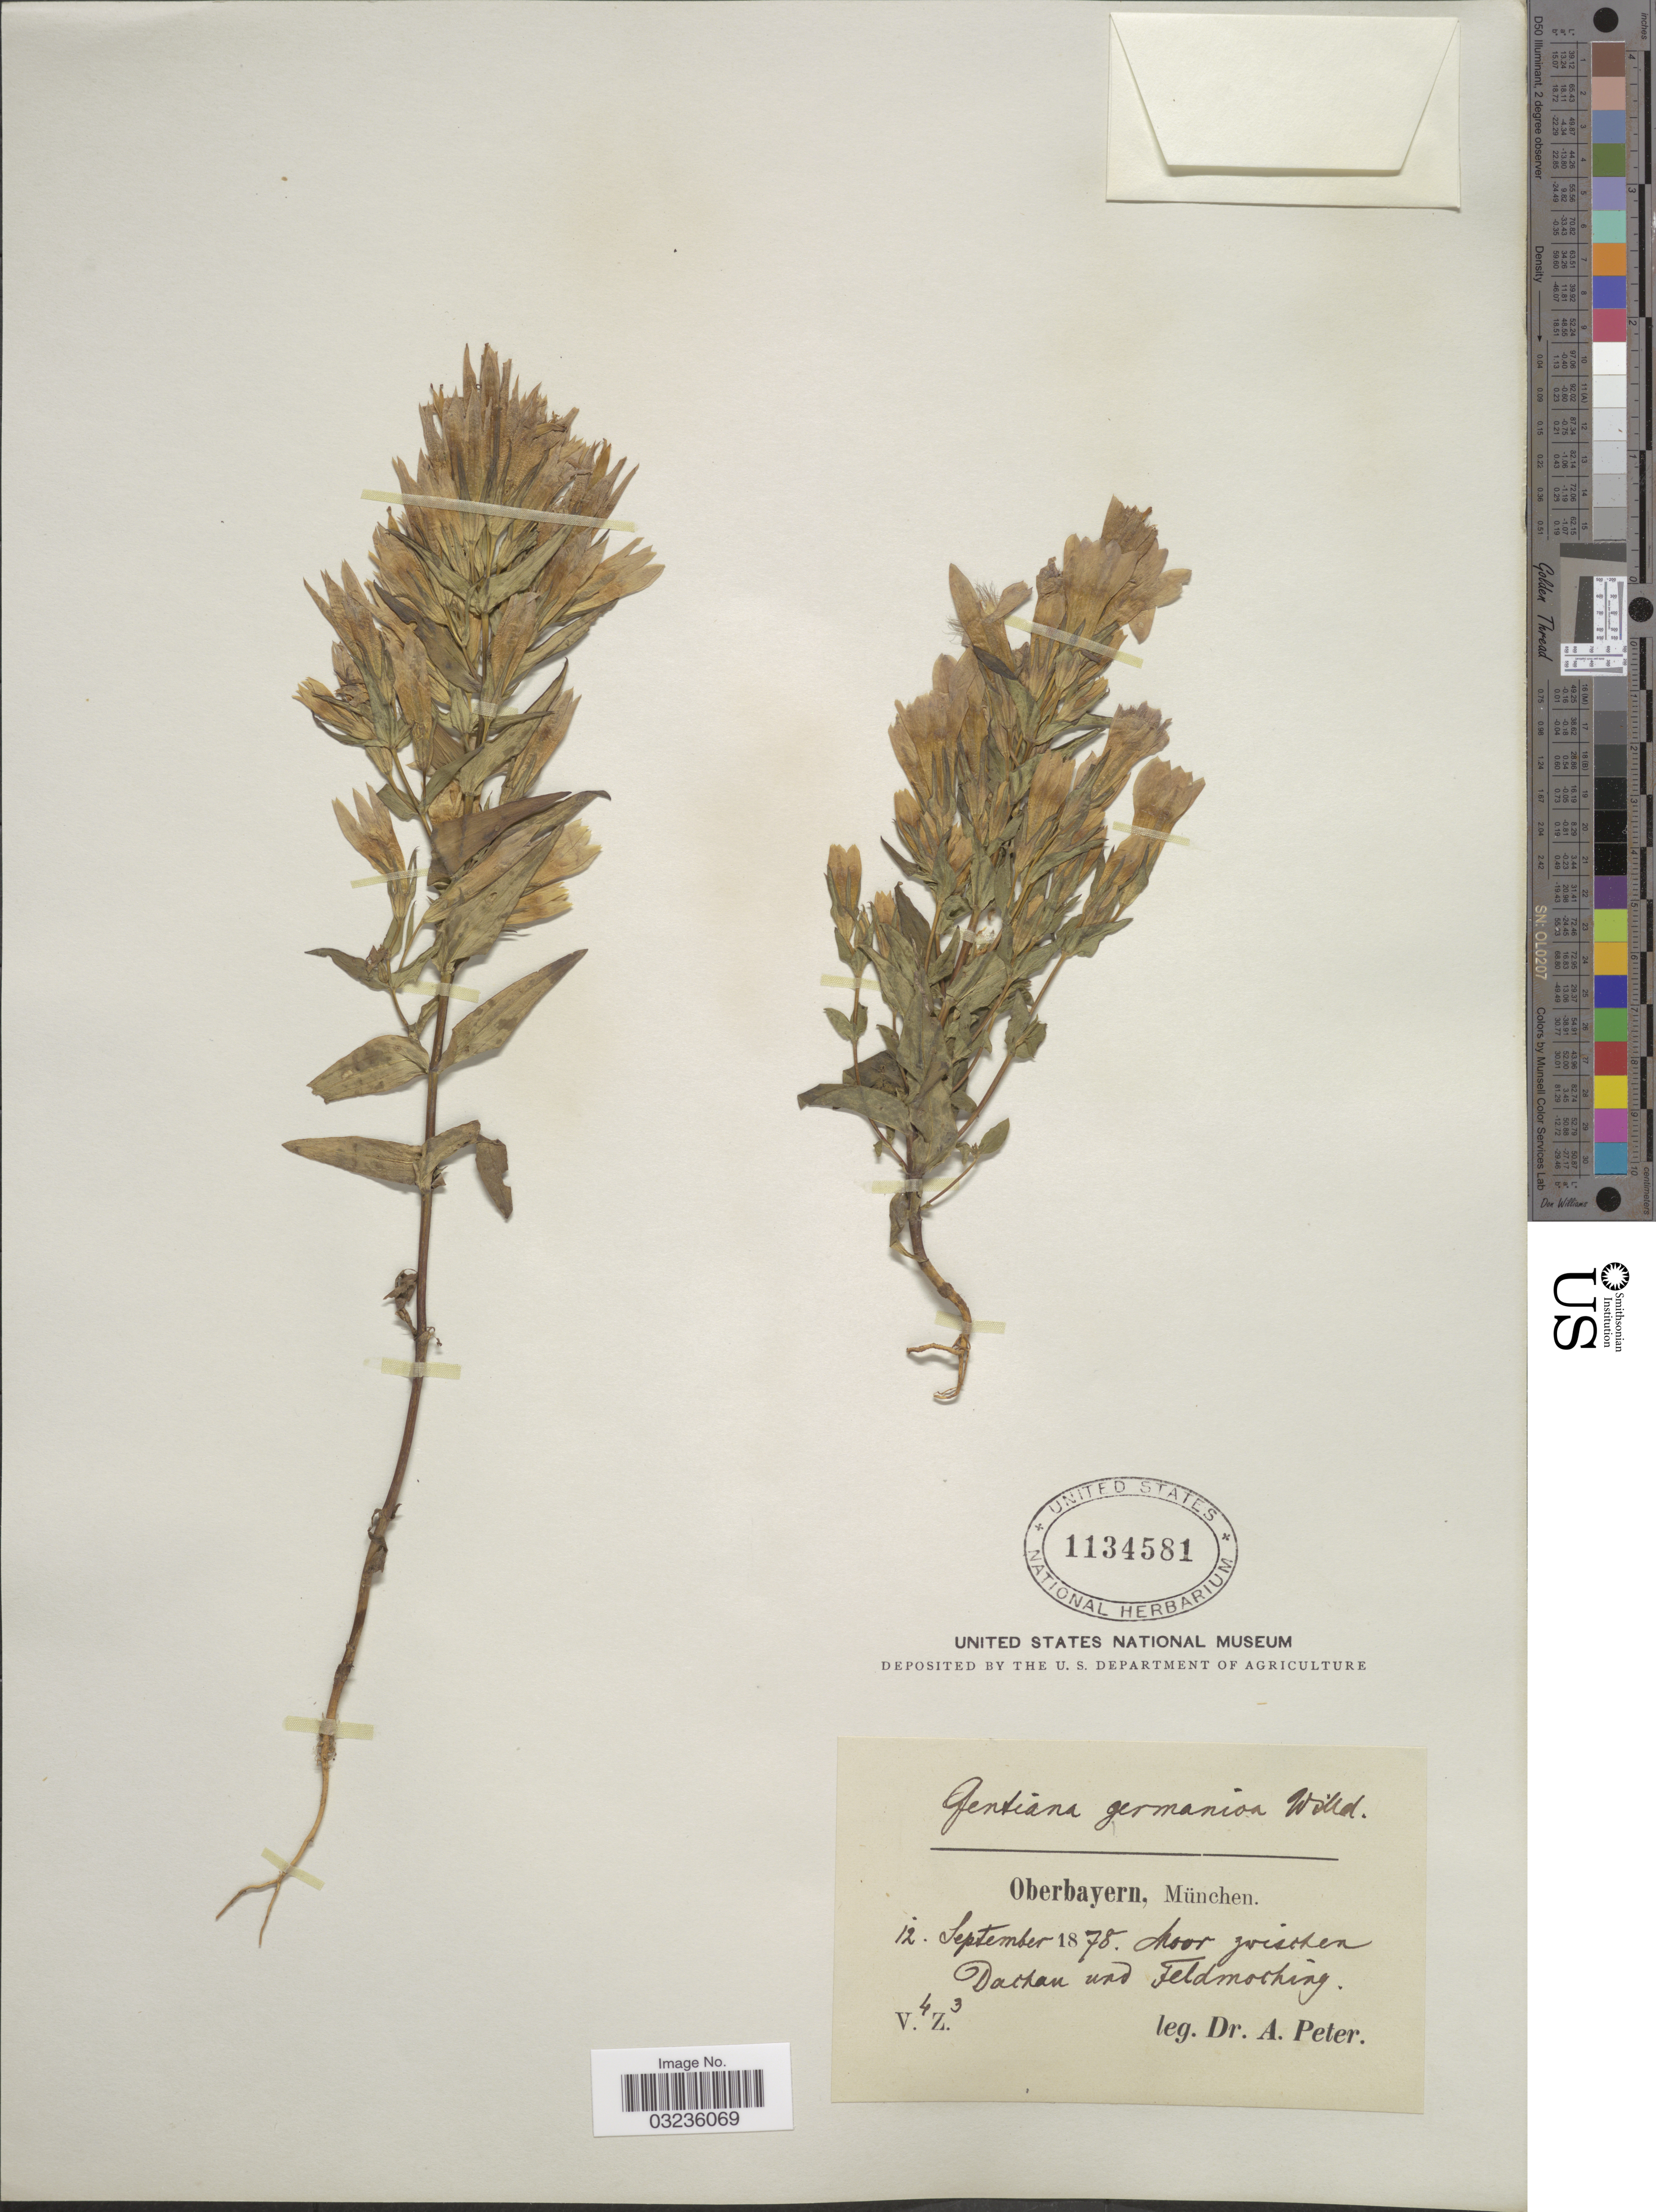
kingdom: Plantae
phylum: Tracheophyta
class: Magnoliopsida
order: Gentianales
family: Gentianaceae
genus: Gentiana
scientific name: Gentiana germanica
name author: Willd.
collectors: A. Peter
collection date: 1878-09-12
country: Germany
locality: Oberbayern, München, Moor zwischen Dachau und Feldmoching.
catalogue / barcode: US 1134581